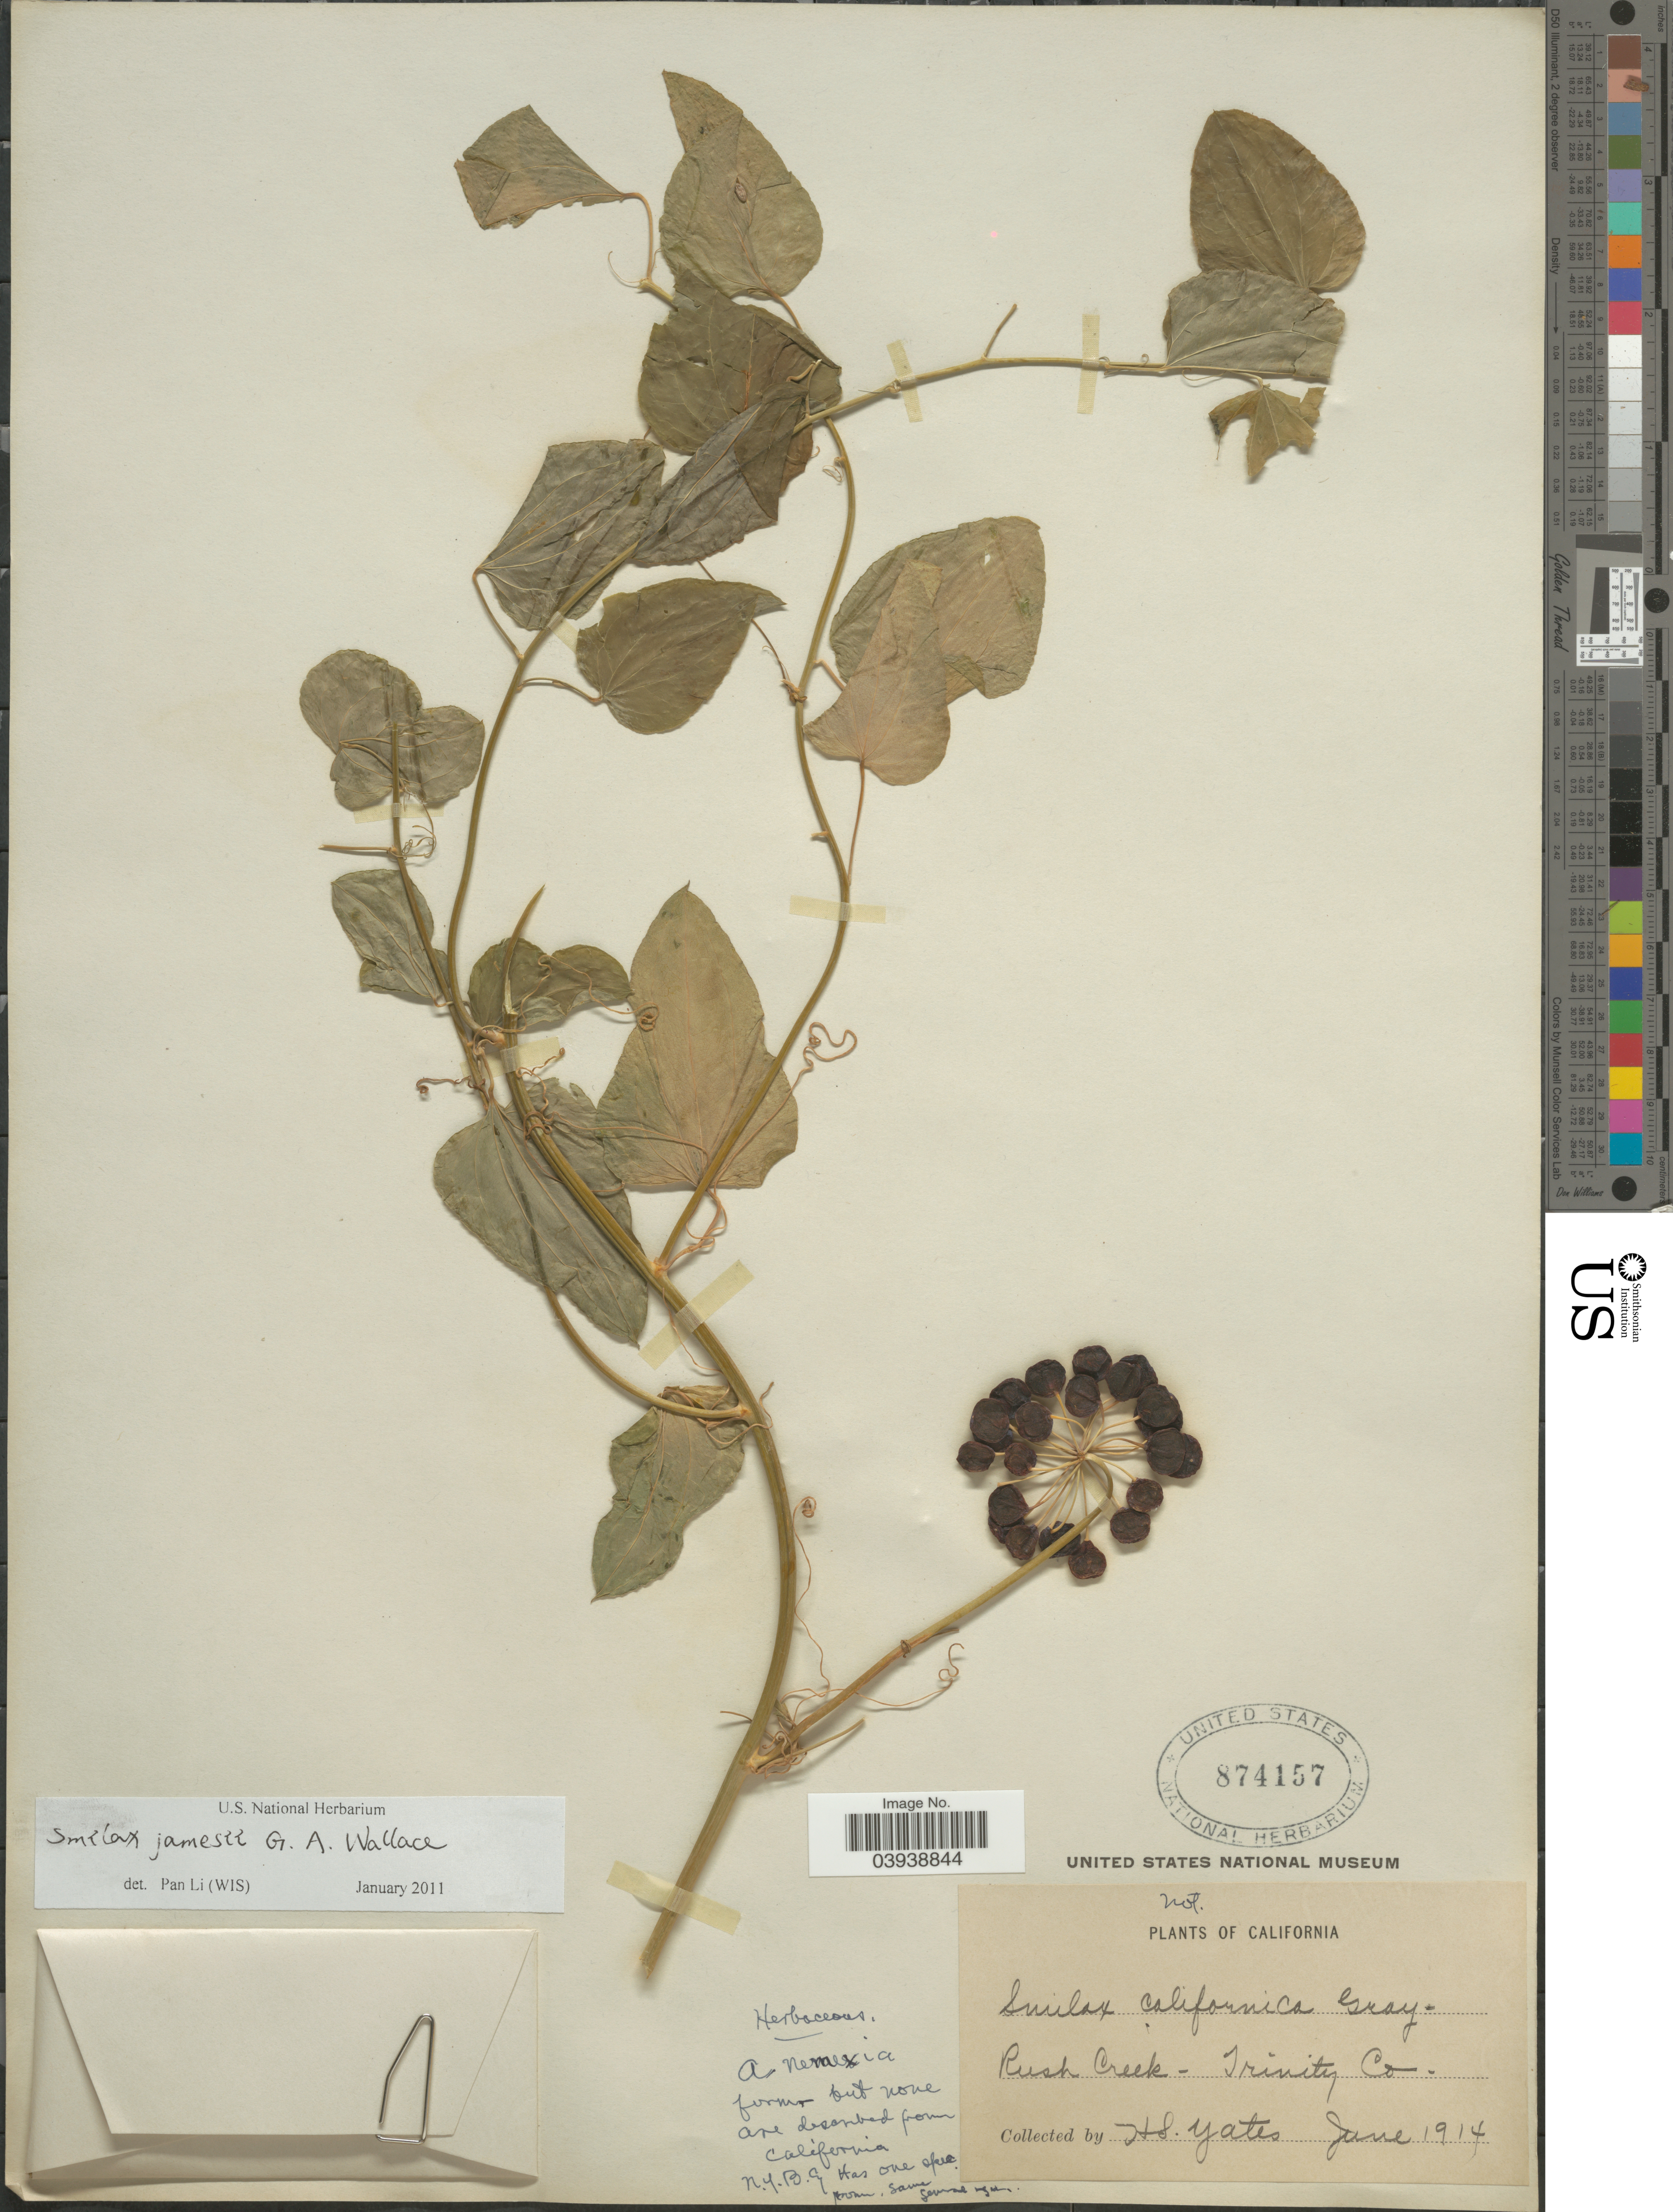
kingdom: Plantae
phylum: Tracheophyta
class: Liliopsida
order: Liliales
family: Smilacaceae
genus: Smilax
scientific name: Smilax jamesii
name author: G.A.Wallace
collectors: H. S. Yates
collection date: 1914-06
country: United States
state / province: California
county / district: Trinity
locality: Rush Creek - Trinity Co.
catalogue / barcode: US 874157